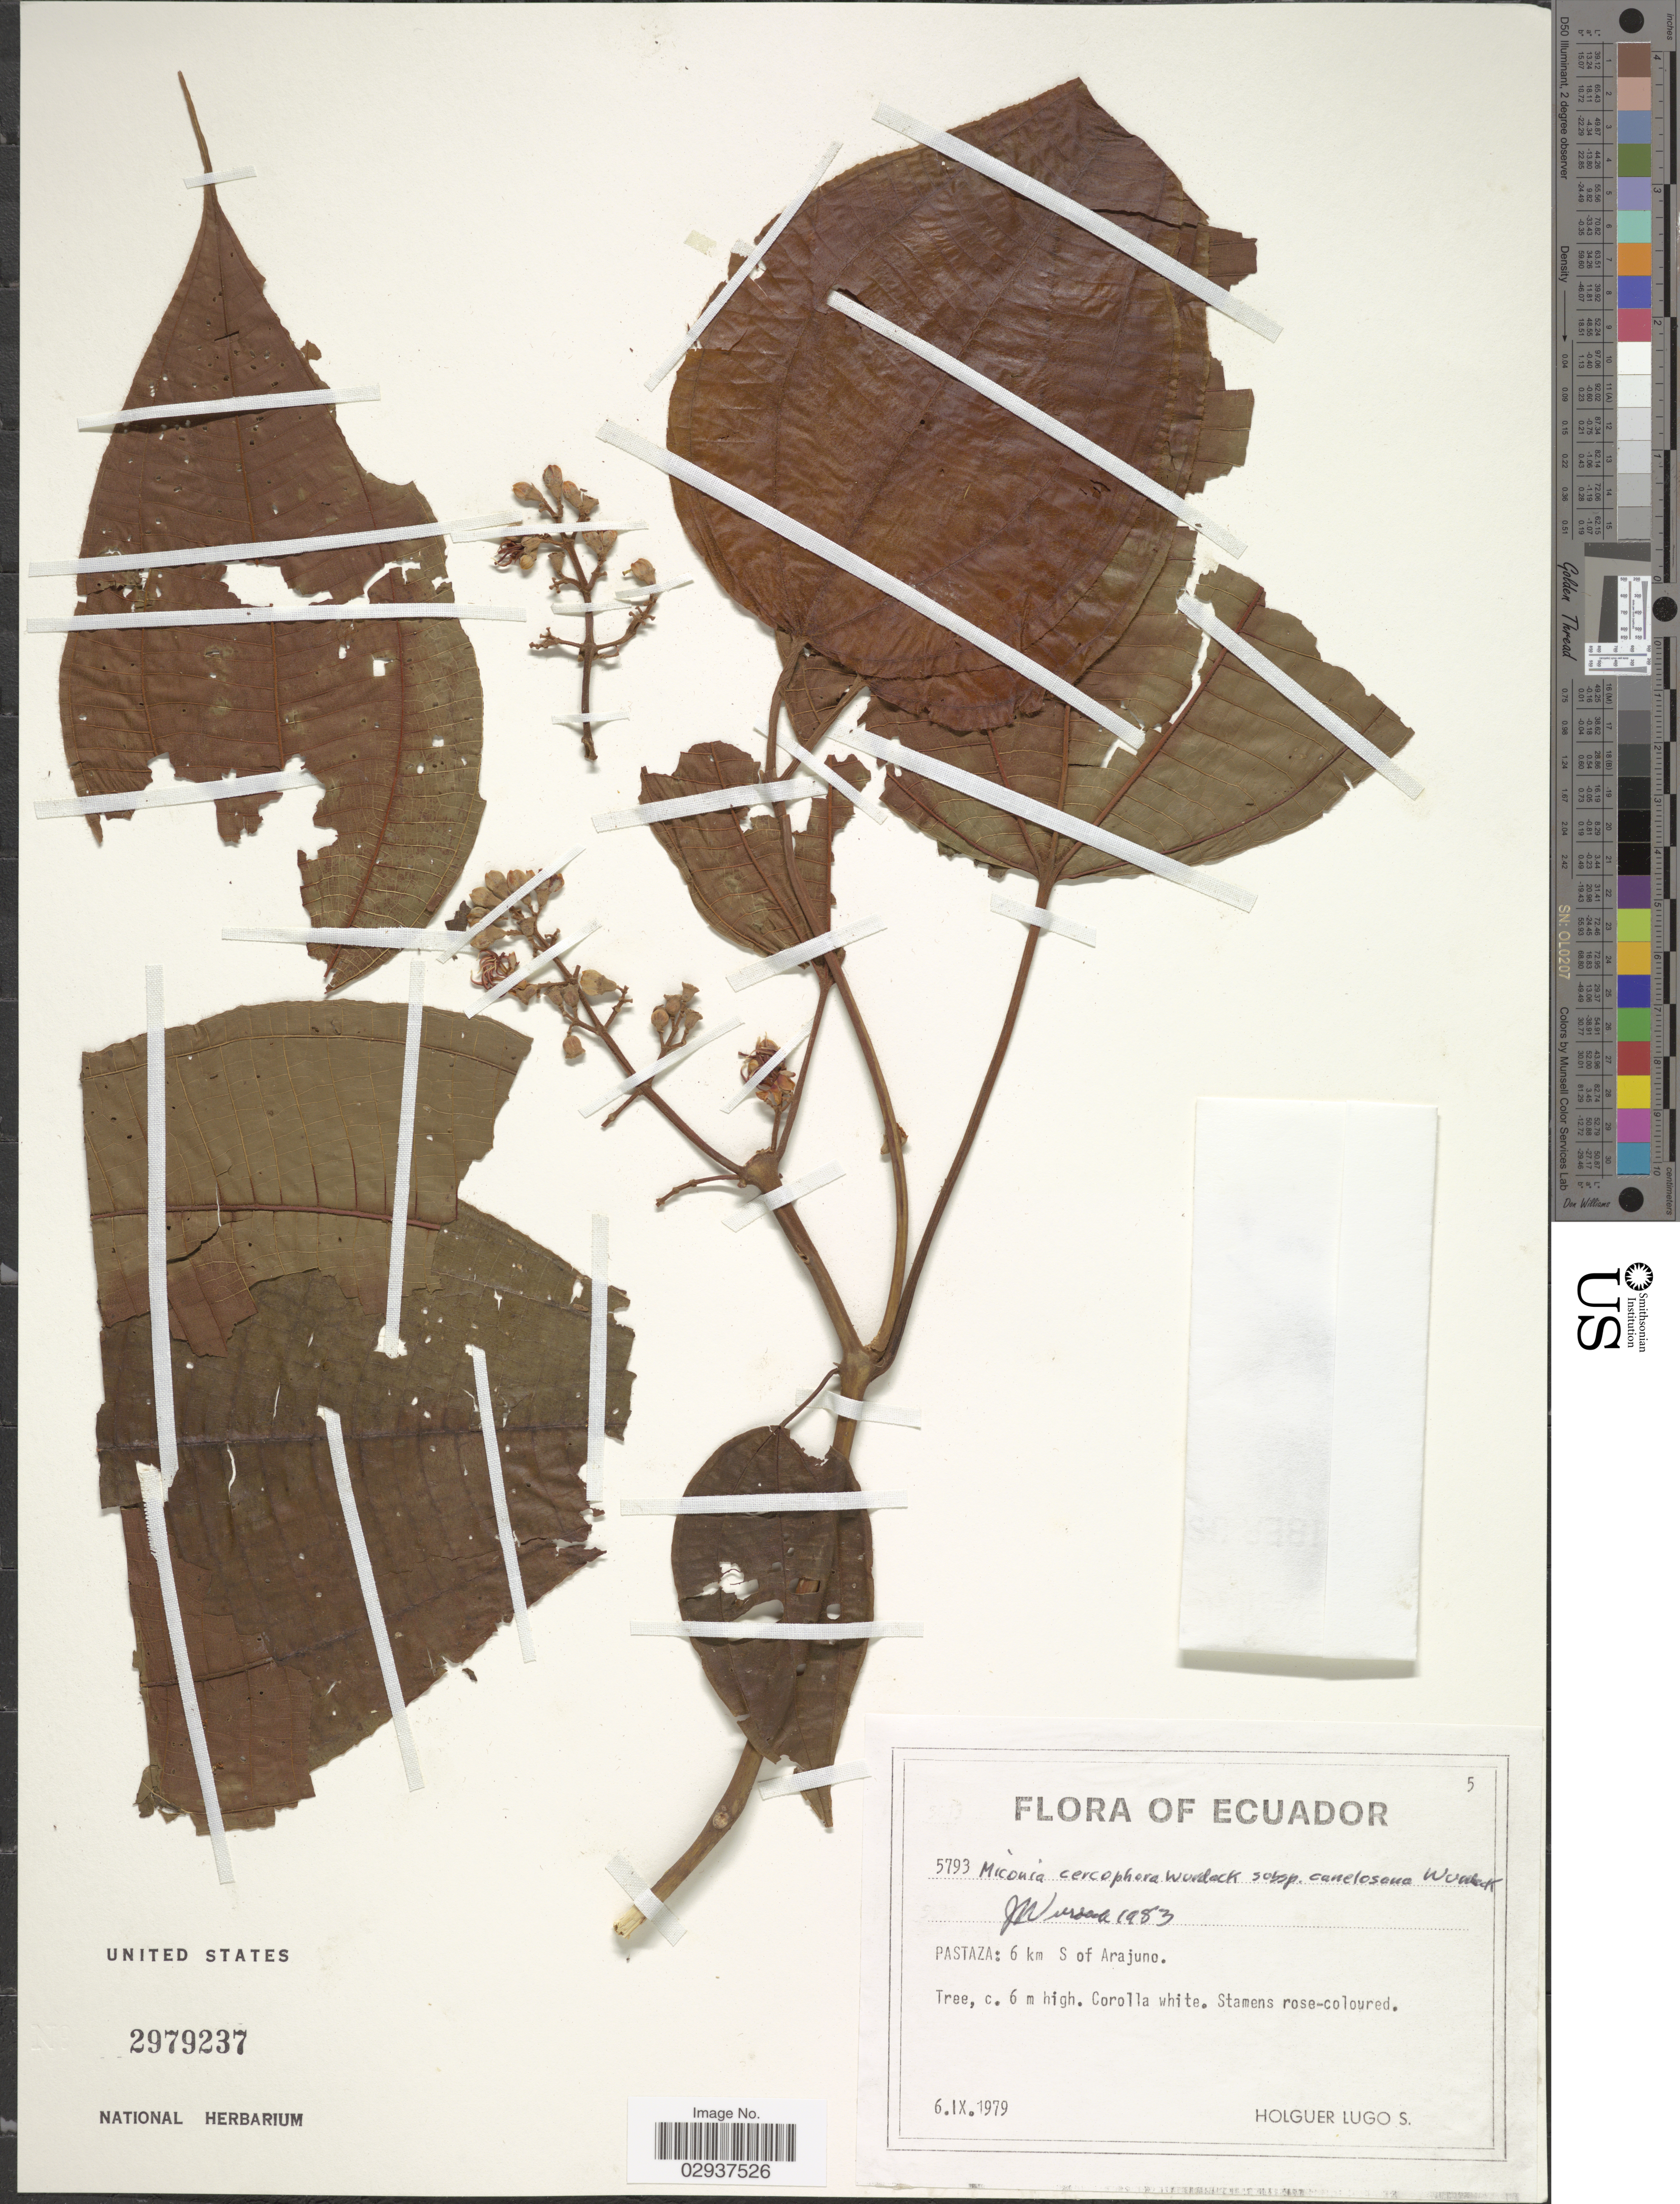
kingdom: Plantae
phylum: Tracheophyta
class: Magnoliopsida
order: Myrtales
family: Melastomataceae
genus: Miconia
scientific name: Miconia cercophora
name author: Wurdack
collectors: H. Lugo S.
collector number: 5793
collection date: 1979-09-06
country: Ecuador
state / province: Pastaza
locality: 6 km S of Arajuno.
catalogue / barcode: US 2979237